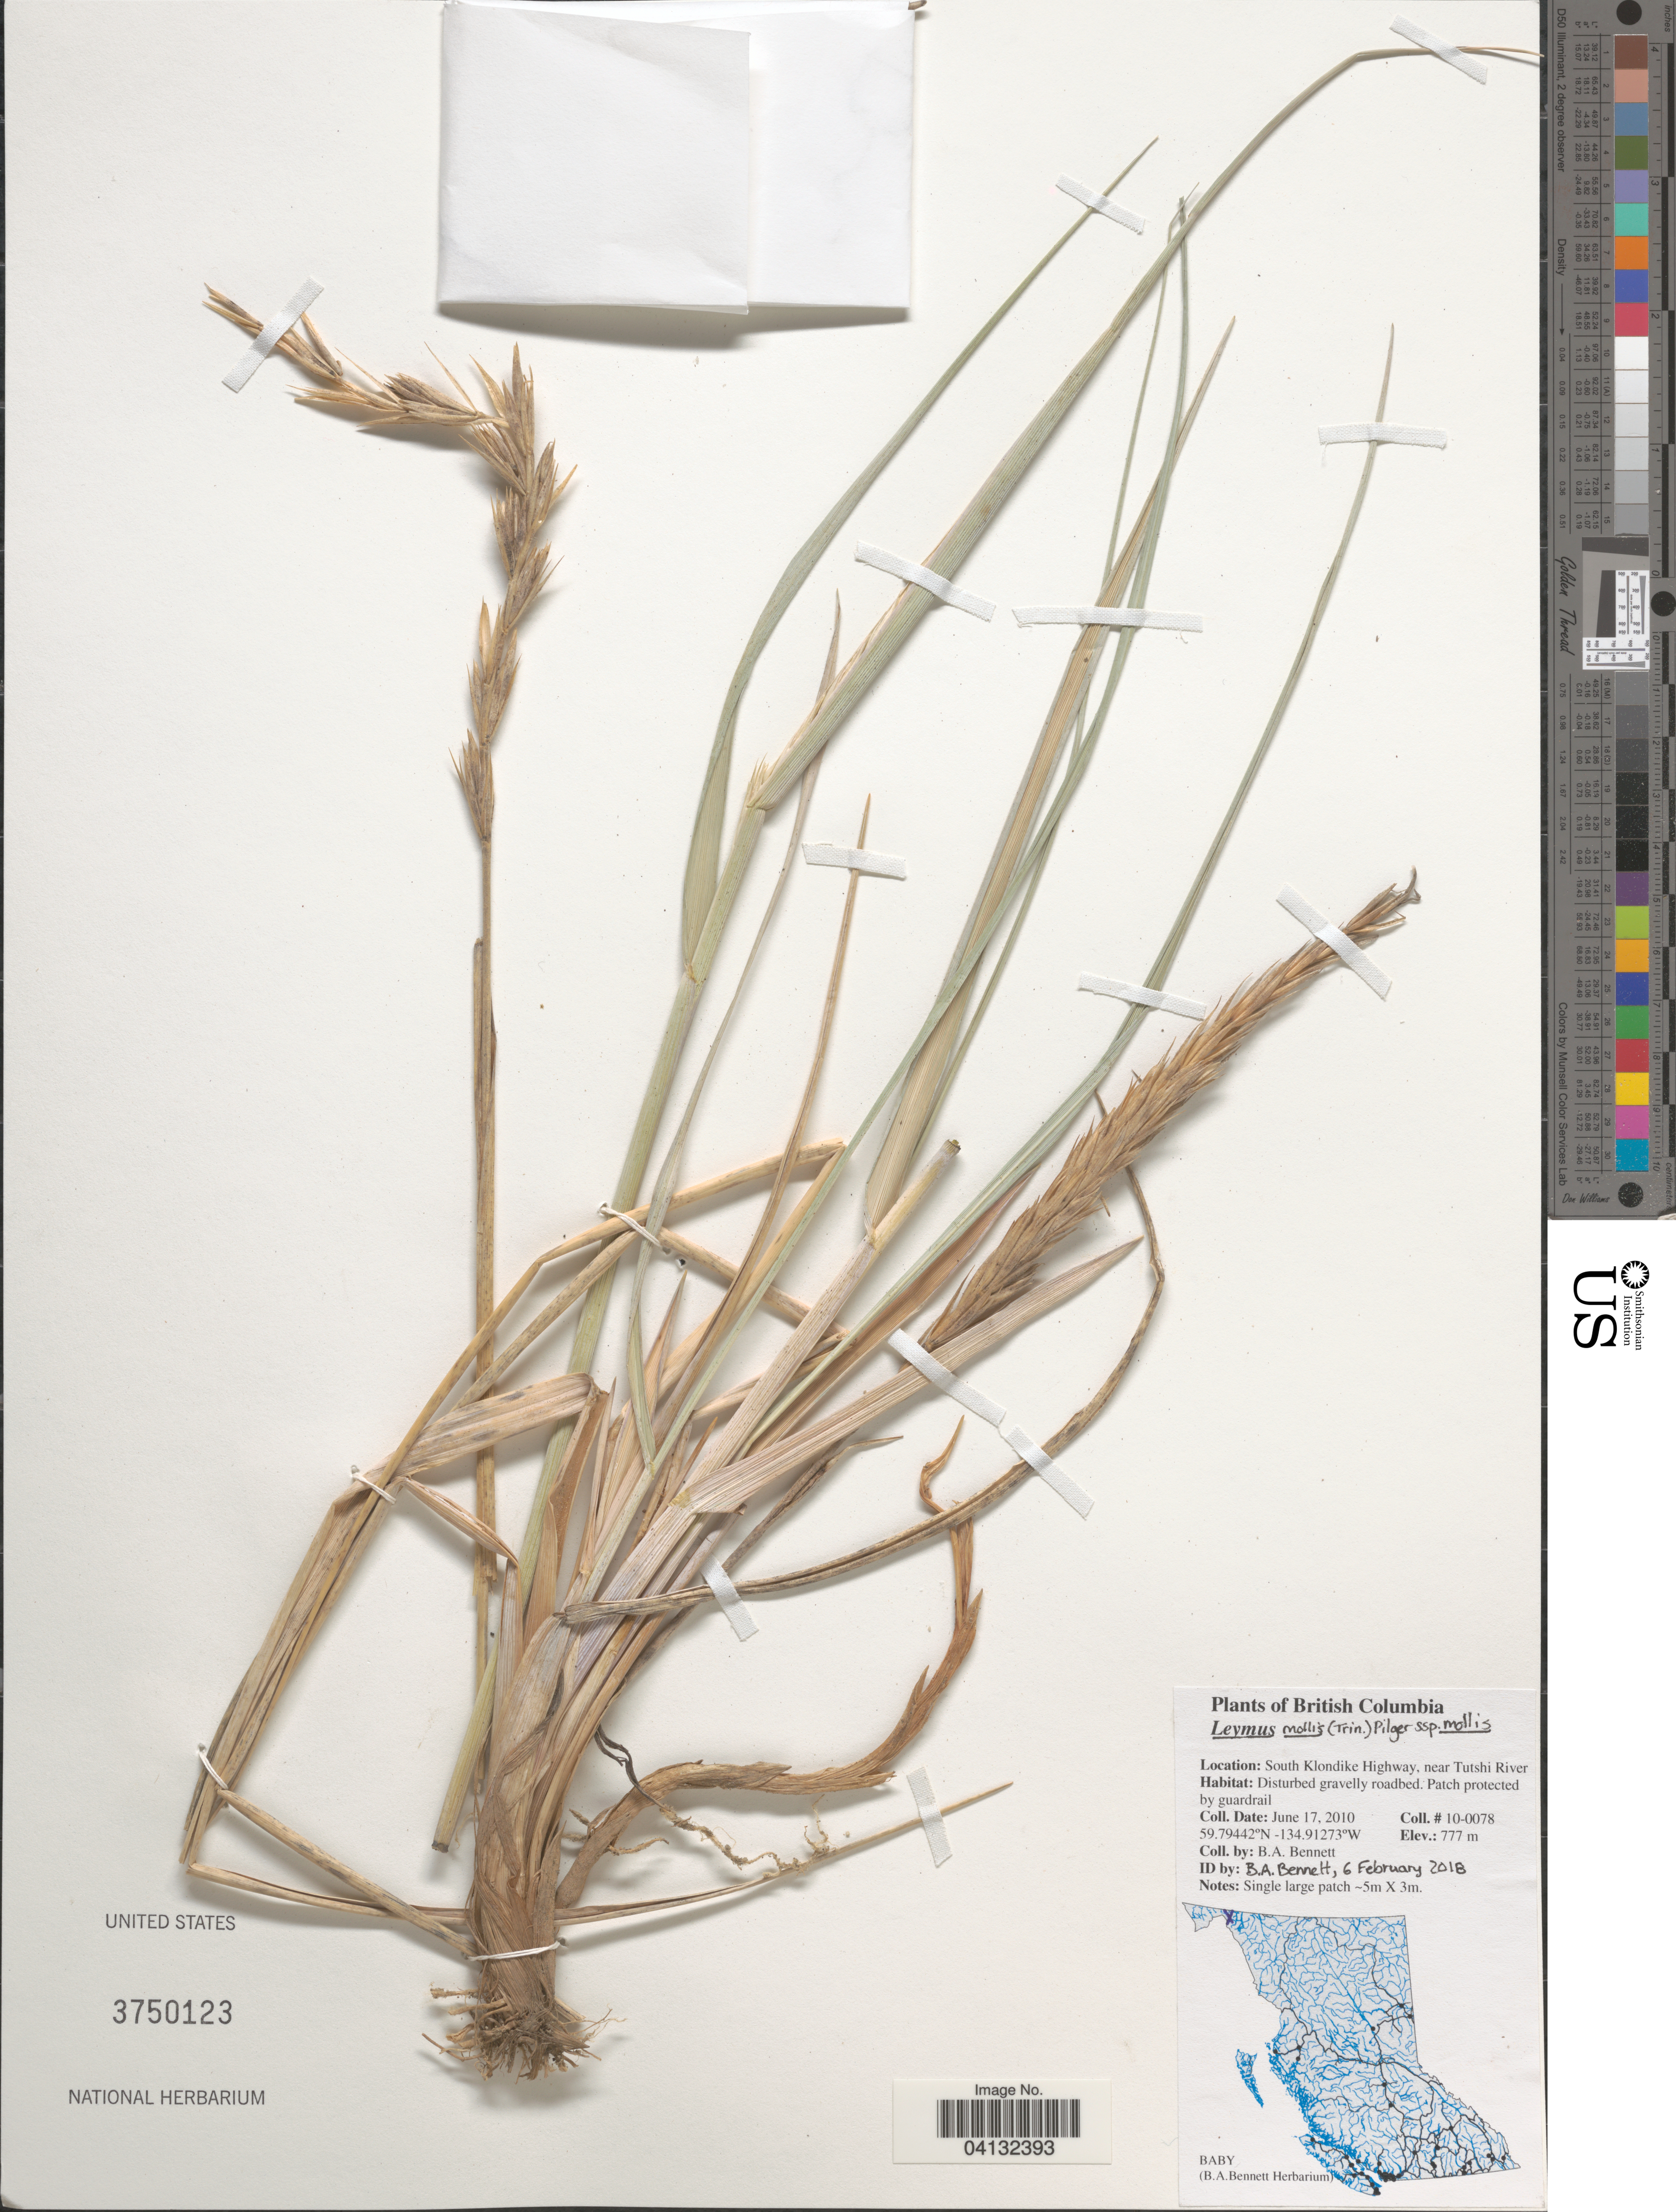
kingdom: Plantae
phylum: Tracheophyta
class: Liliopsida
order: Poales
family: Poaceae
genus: Leymus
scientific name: Leymus mollis subsp. mollis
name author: (Trin.) Pilg.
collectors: B. A. Bennett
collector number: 10-0078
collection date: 2010-06-17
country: Canada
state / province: British Columbia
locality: South Klondike Highway, near Tutshi River.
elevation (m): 777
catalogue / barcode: US 3750123